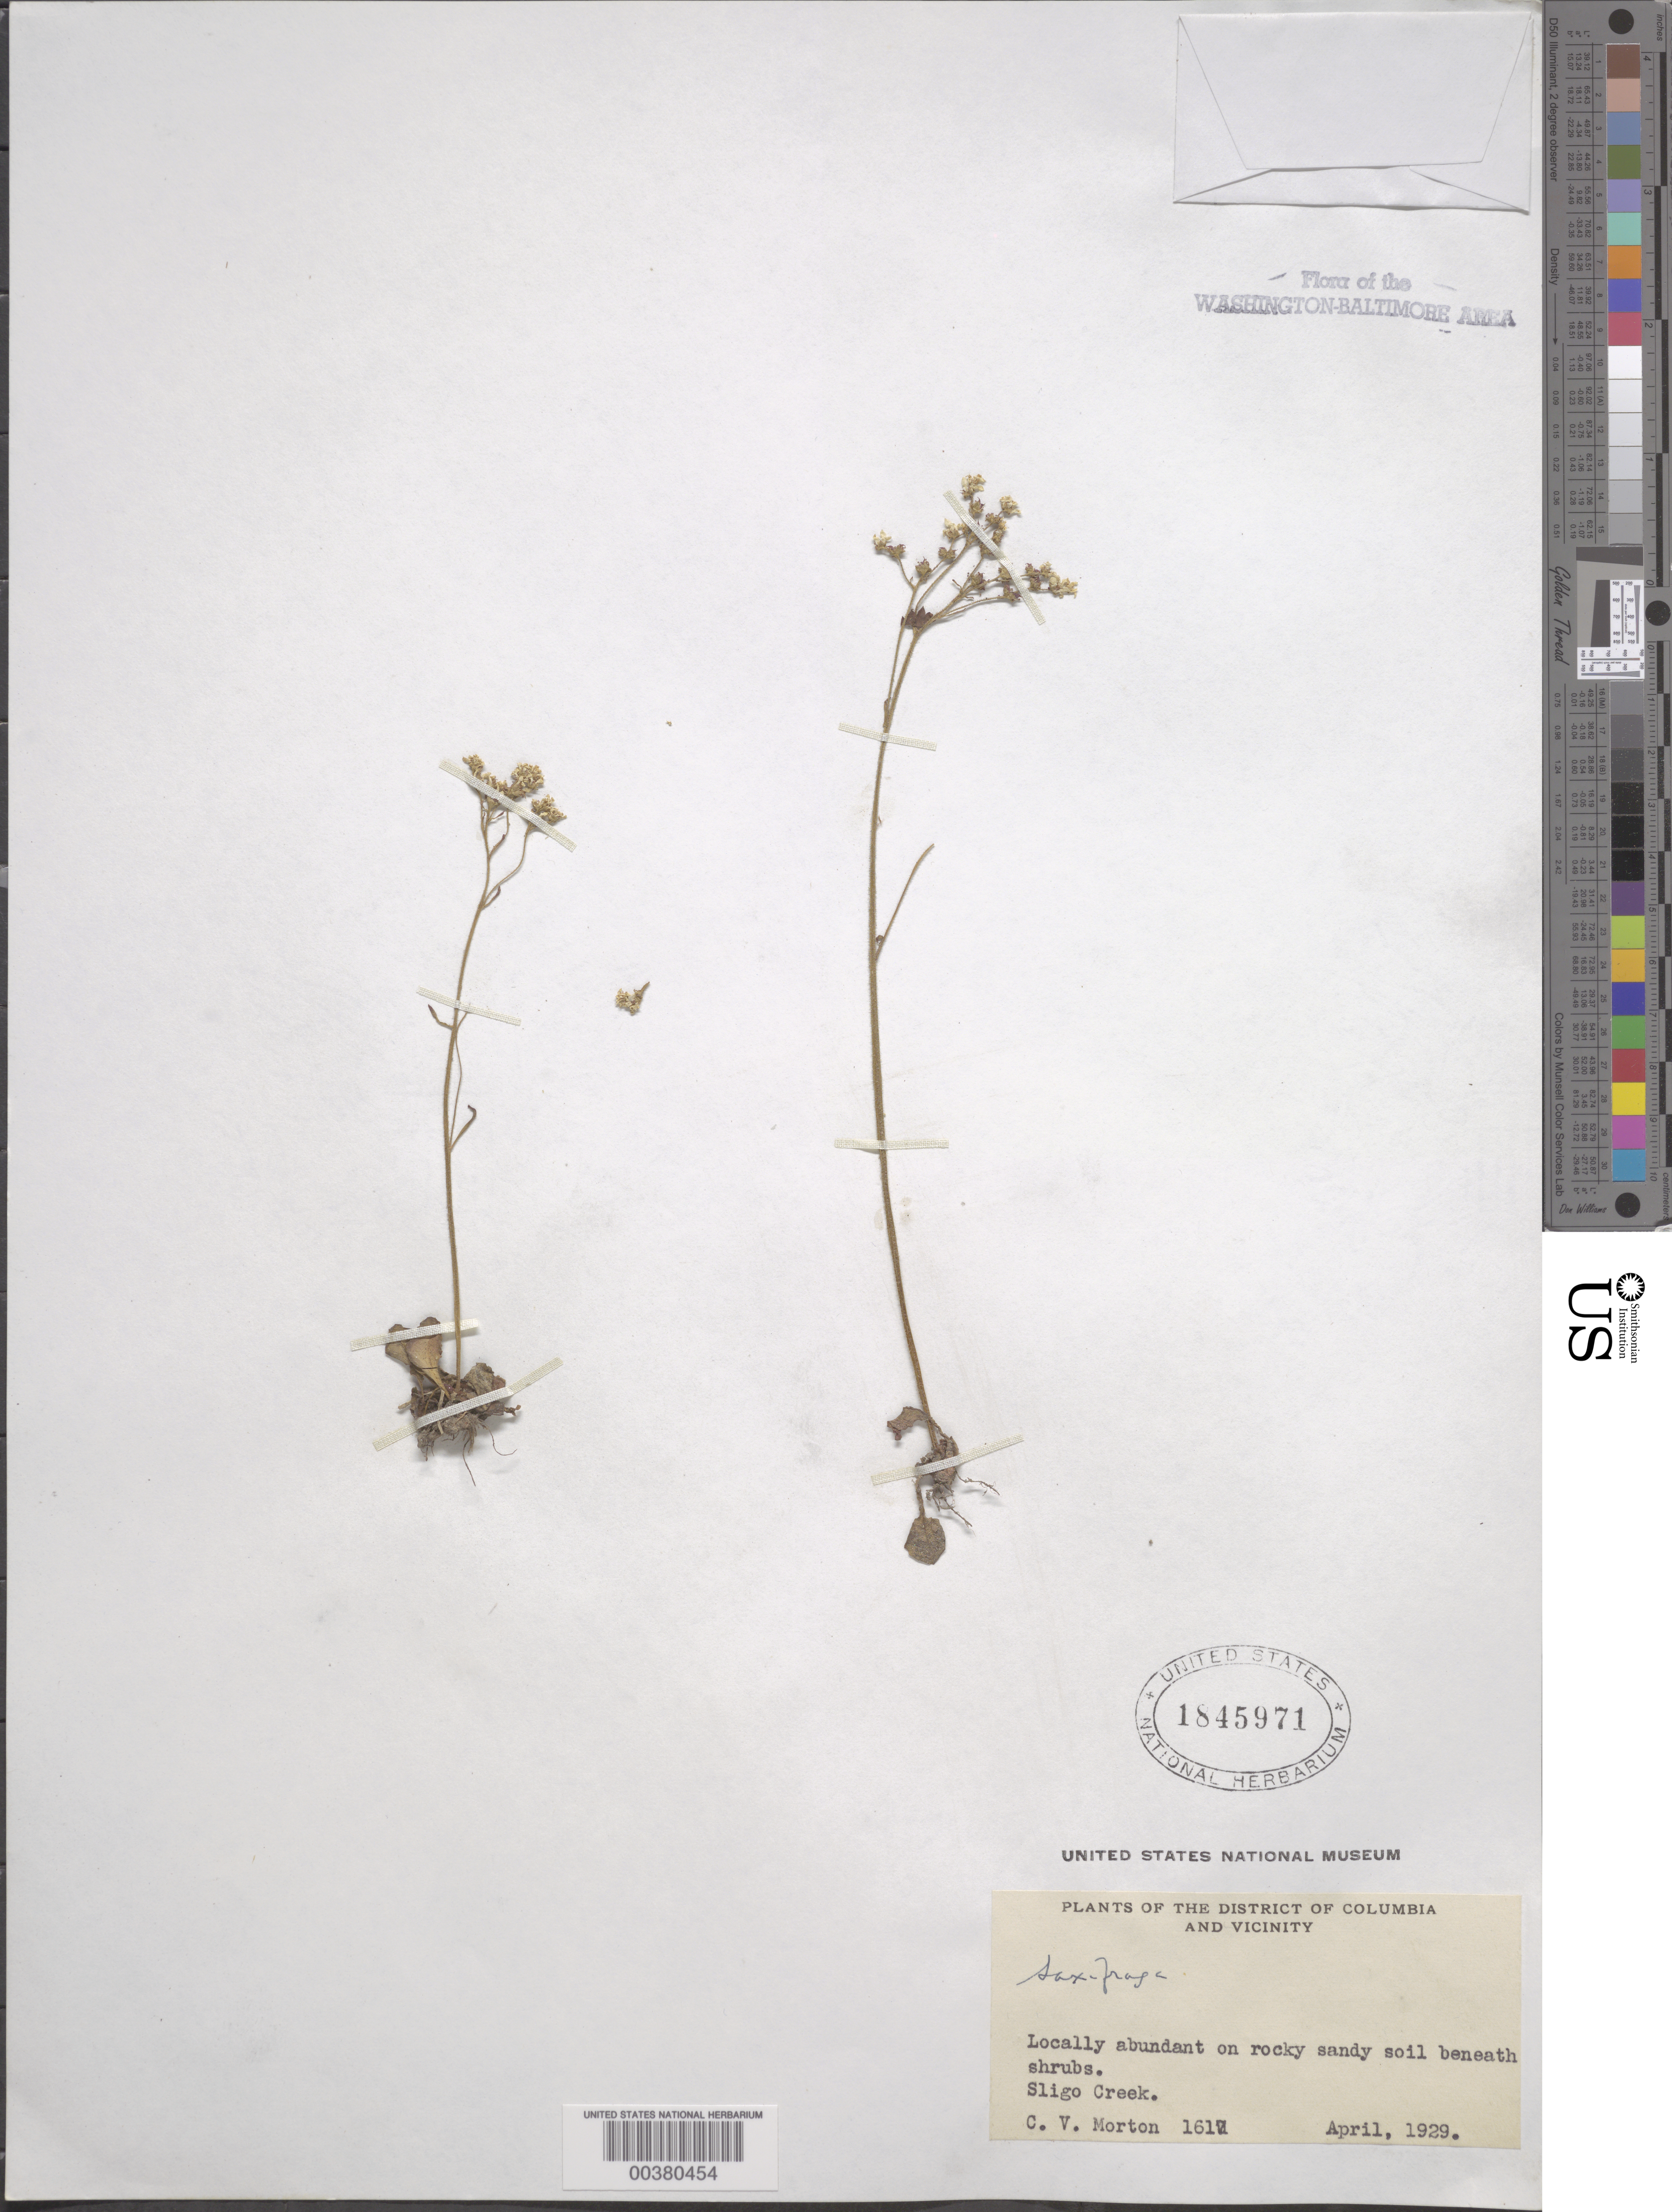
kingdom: Plantae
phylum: Tracheophyta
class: Magnoliopsida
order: Saxifragales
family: Saxifragaceae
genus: Micranthes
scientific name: Micranthes virginiensis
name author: (Michx.) Small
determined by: Strong, Mark T., (BOT), Smithsonian Institution - National Museum of Natural History (UNITED STATES)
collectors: C. V. Morton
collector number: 1617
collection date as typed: Apr 1929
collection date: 1929-04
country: United States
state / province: Maryland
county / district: Prince George's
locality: Sligo Creek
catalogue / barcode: US 1845971